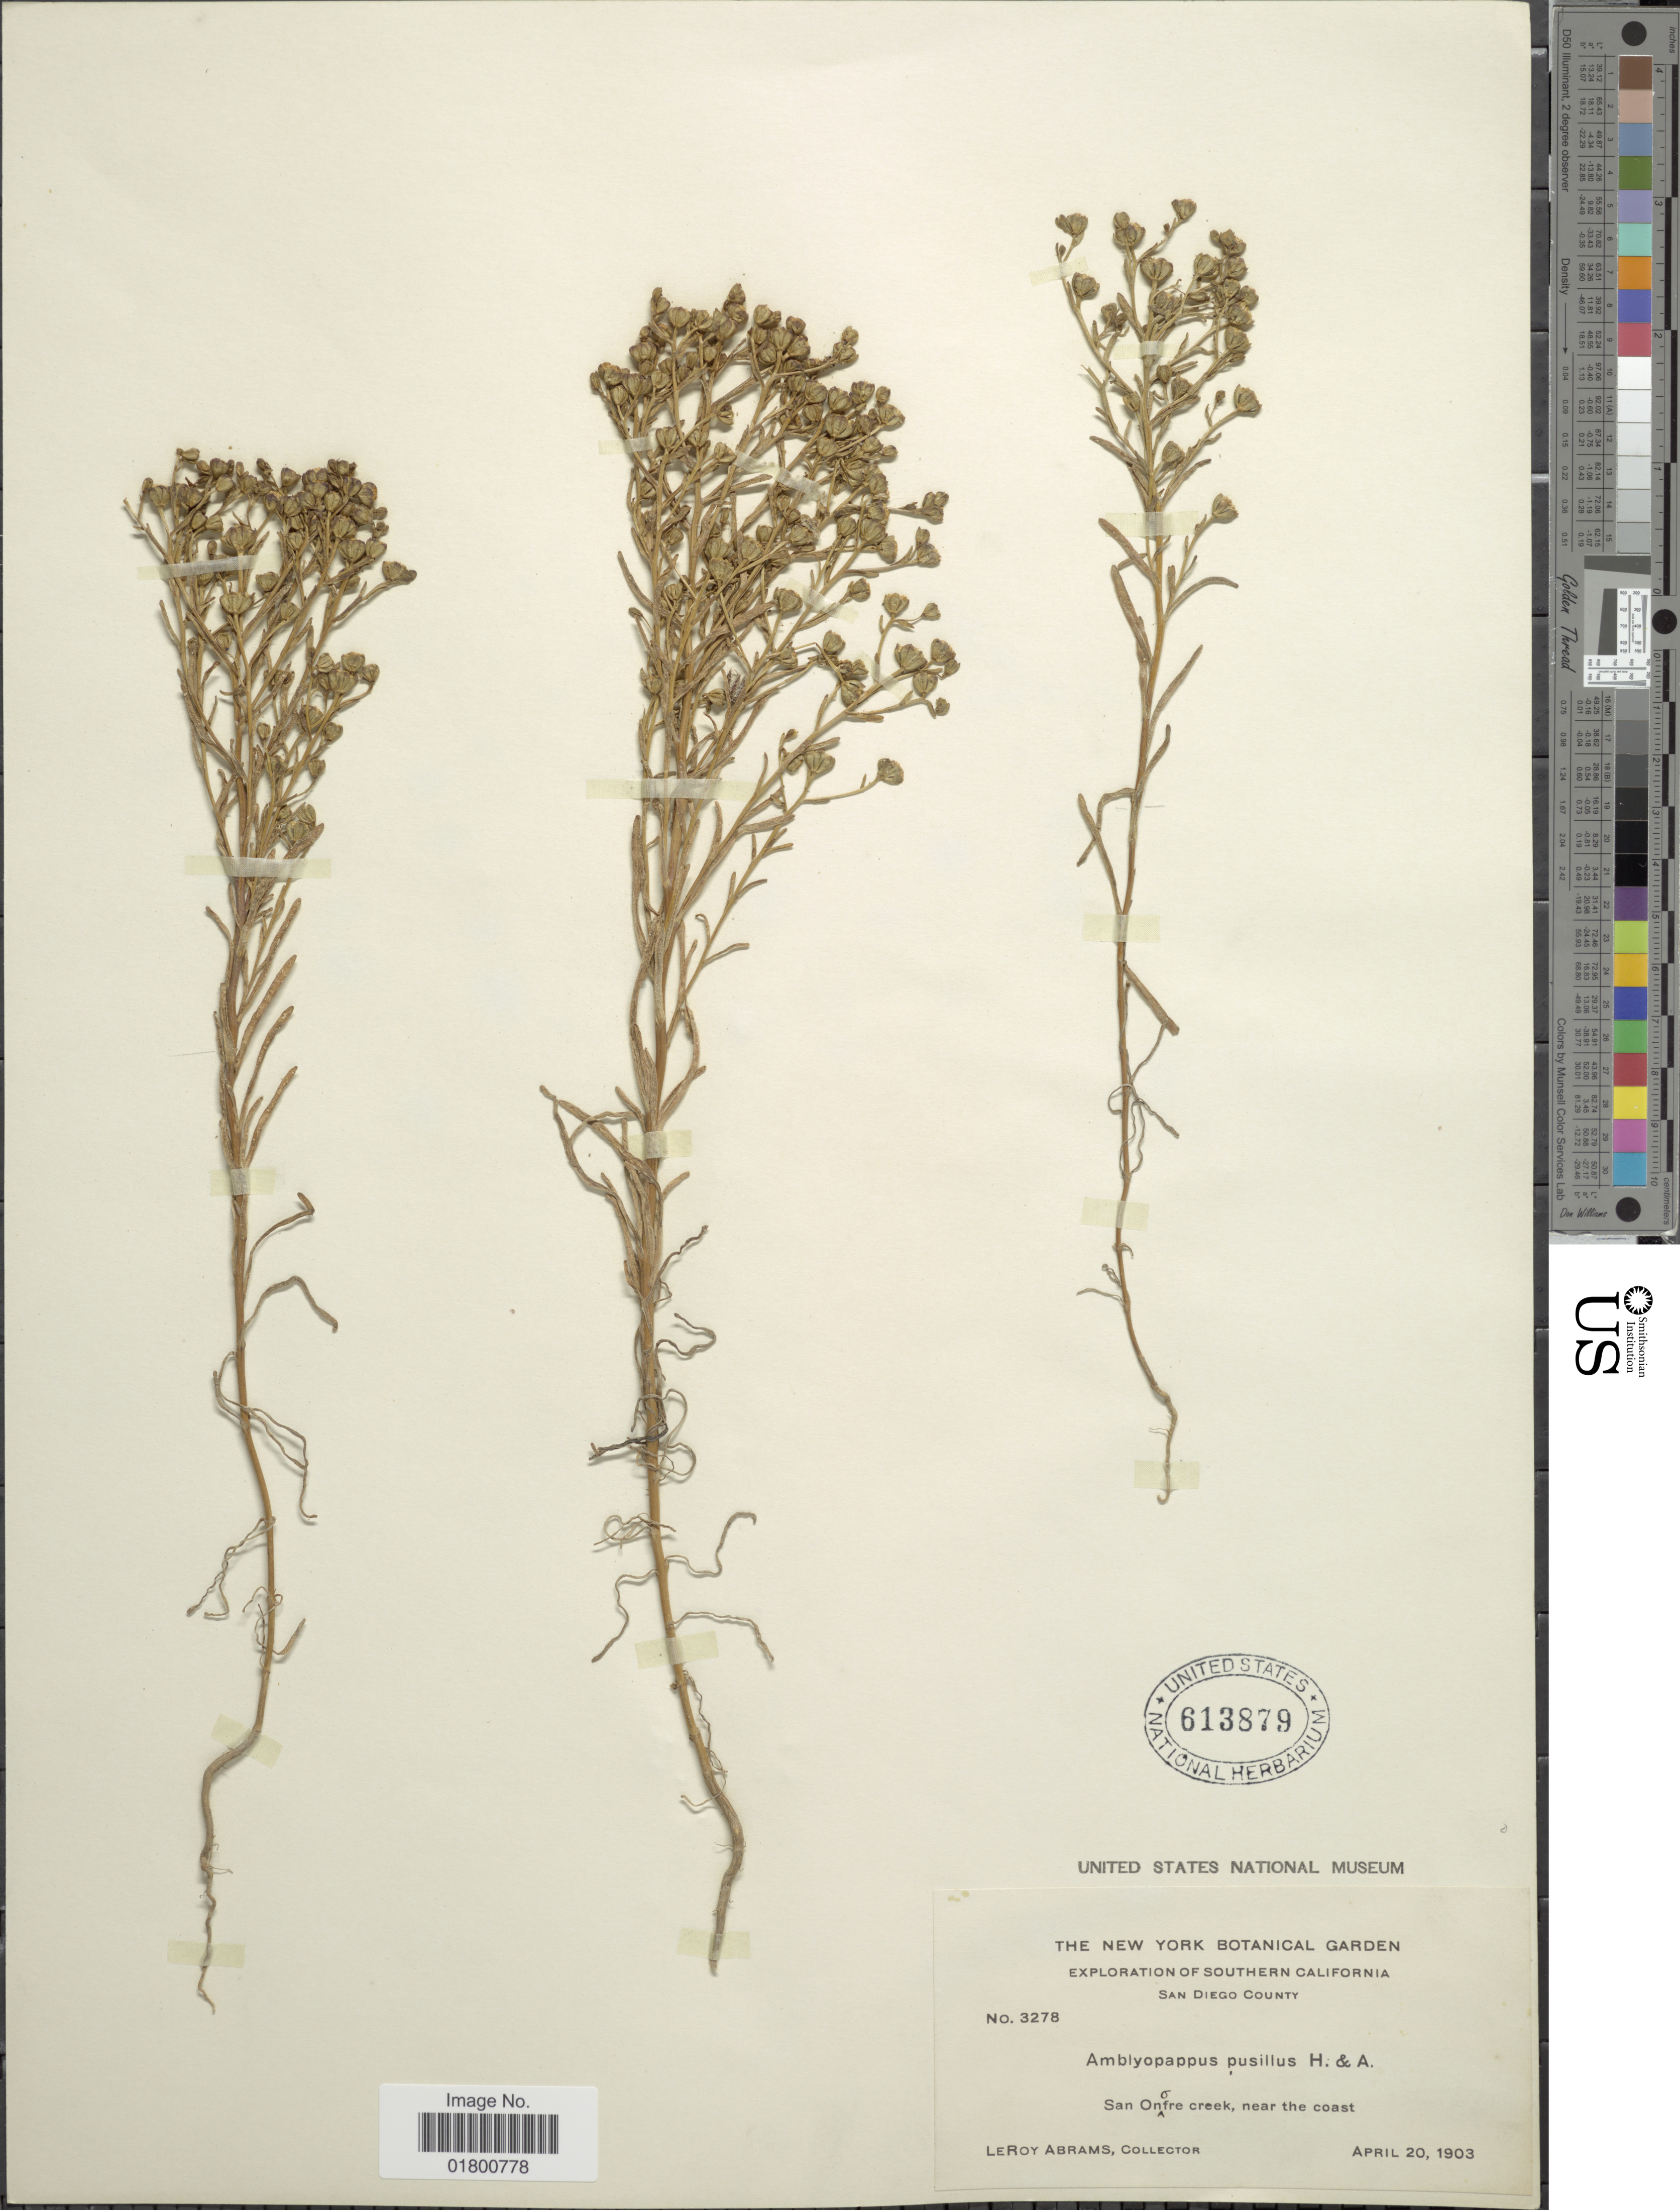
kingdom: Plantae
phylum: Tracheophyta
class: Magnoliopsida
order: Asterales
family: Asteraceae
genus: Amblyopappus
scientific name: Amblyopappus pusillus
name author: Hook. & Arn.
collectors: L. Abrams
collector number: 3278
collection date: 1903-04-20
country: United States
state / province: California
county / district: San Diego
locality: Southern California, San Diego County, San Onofre Creek, near the coast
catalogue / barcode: US 613879